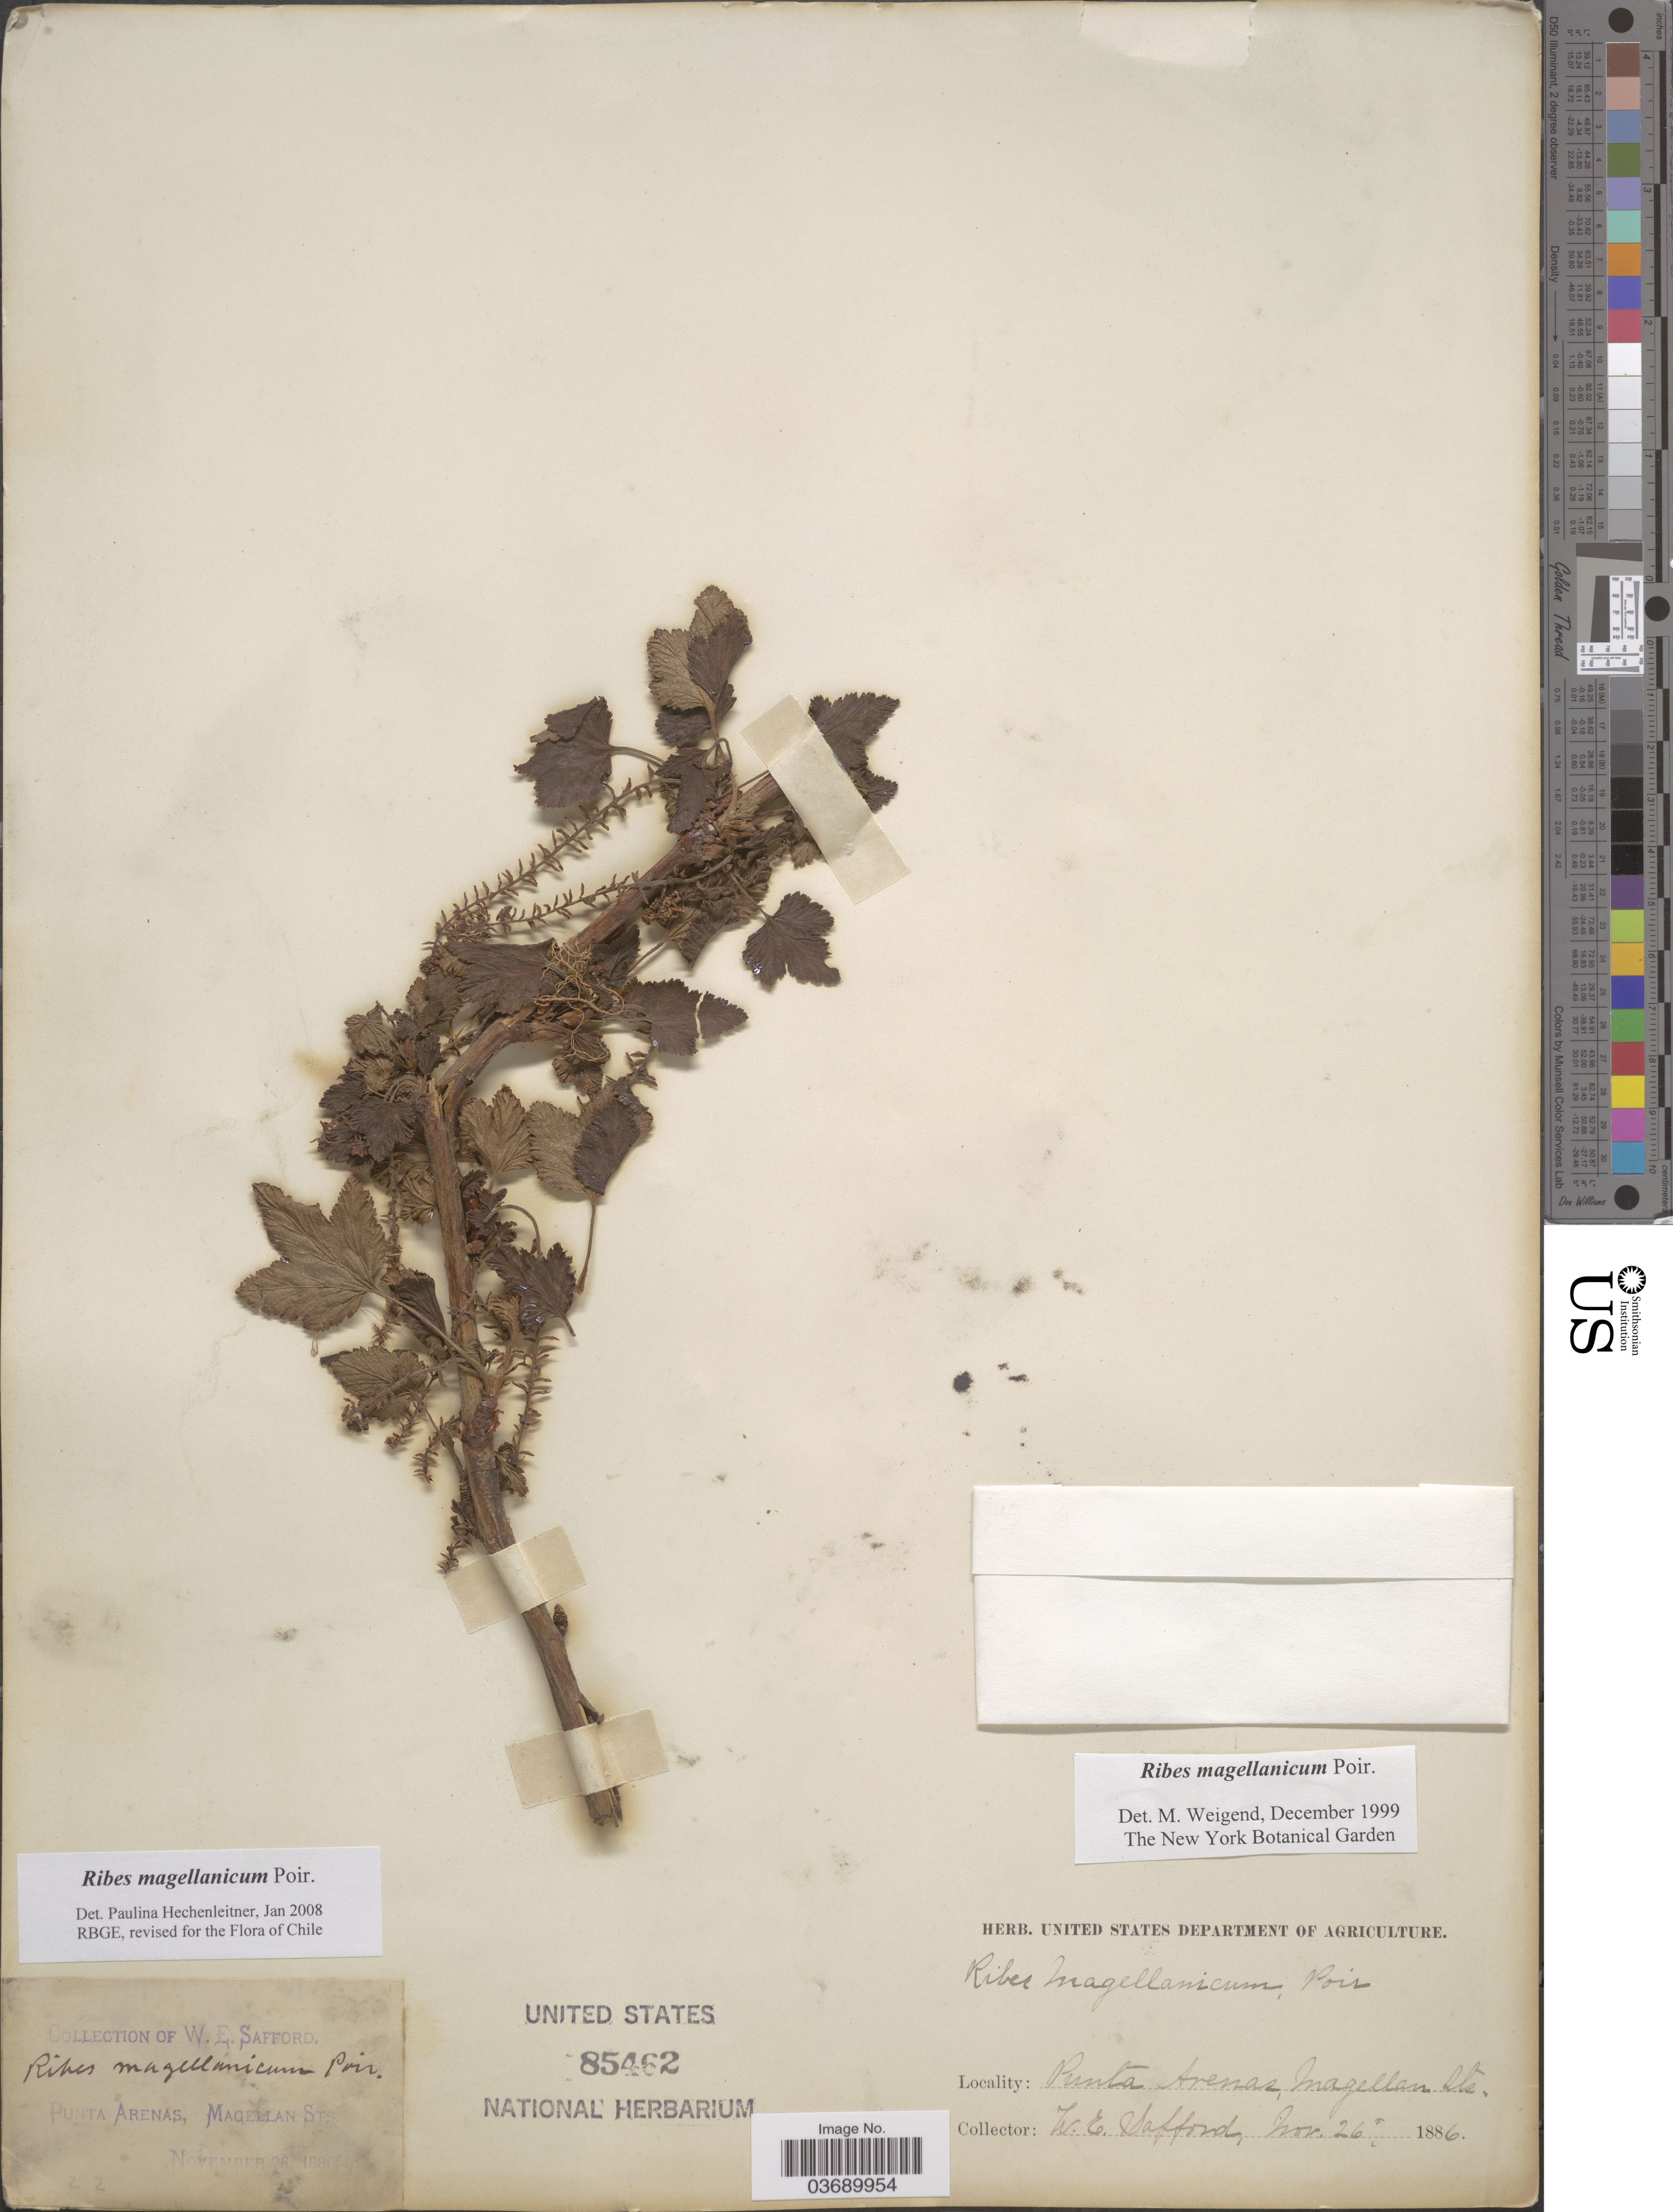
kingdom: Plantae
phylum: Tracheophyta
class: Magnoliopsida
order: Saxifragales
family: Grossulariaceae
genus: Ribes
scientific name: Ribes magellanicum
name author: Poir.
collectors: W. E. Safford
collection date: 1886-11-26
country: Chile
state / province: Magallanes y de la Antártica Chilena (XII)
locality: Punta Arenas, Magellan Sts.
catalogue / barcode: US 85462